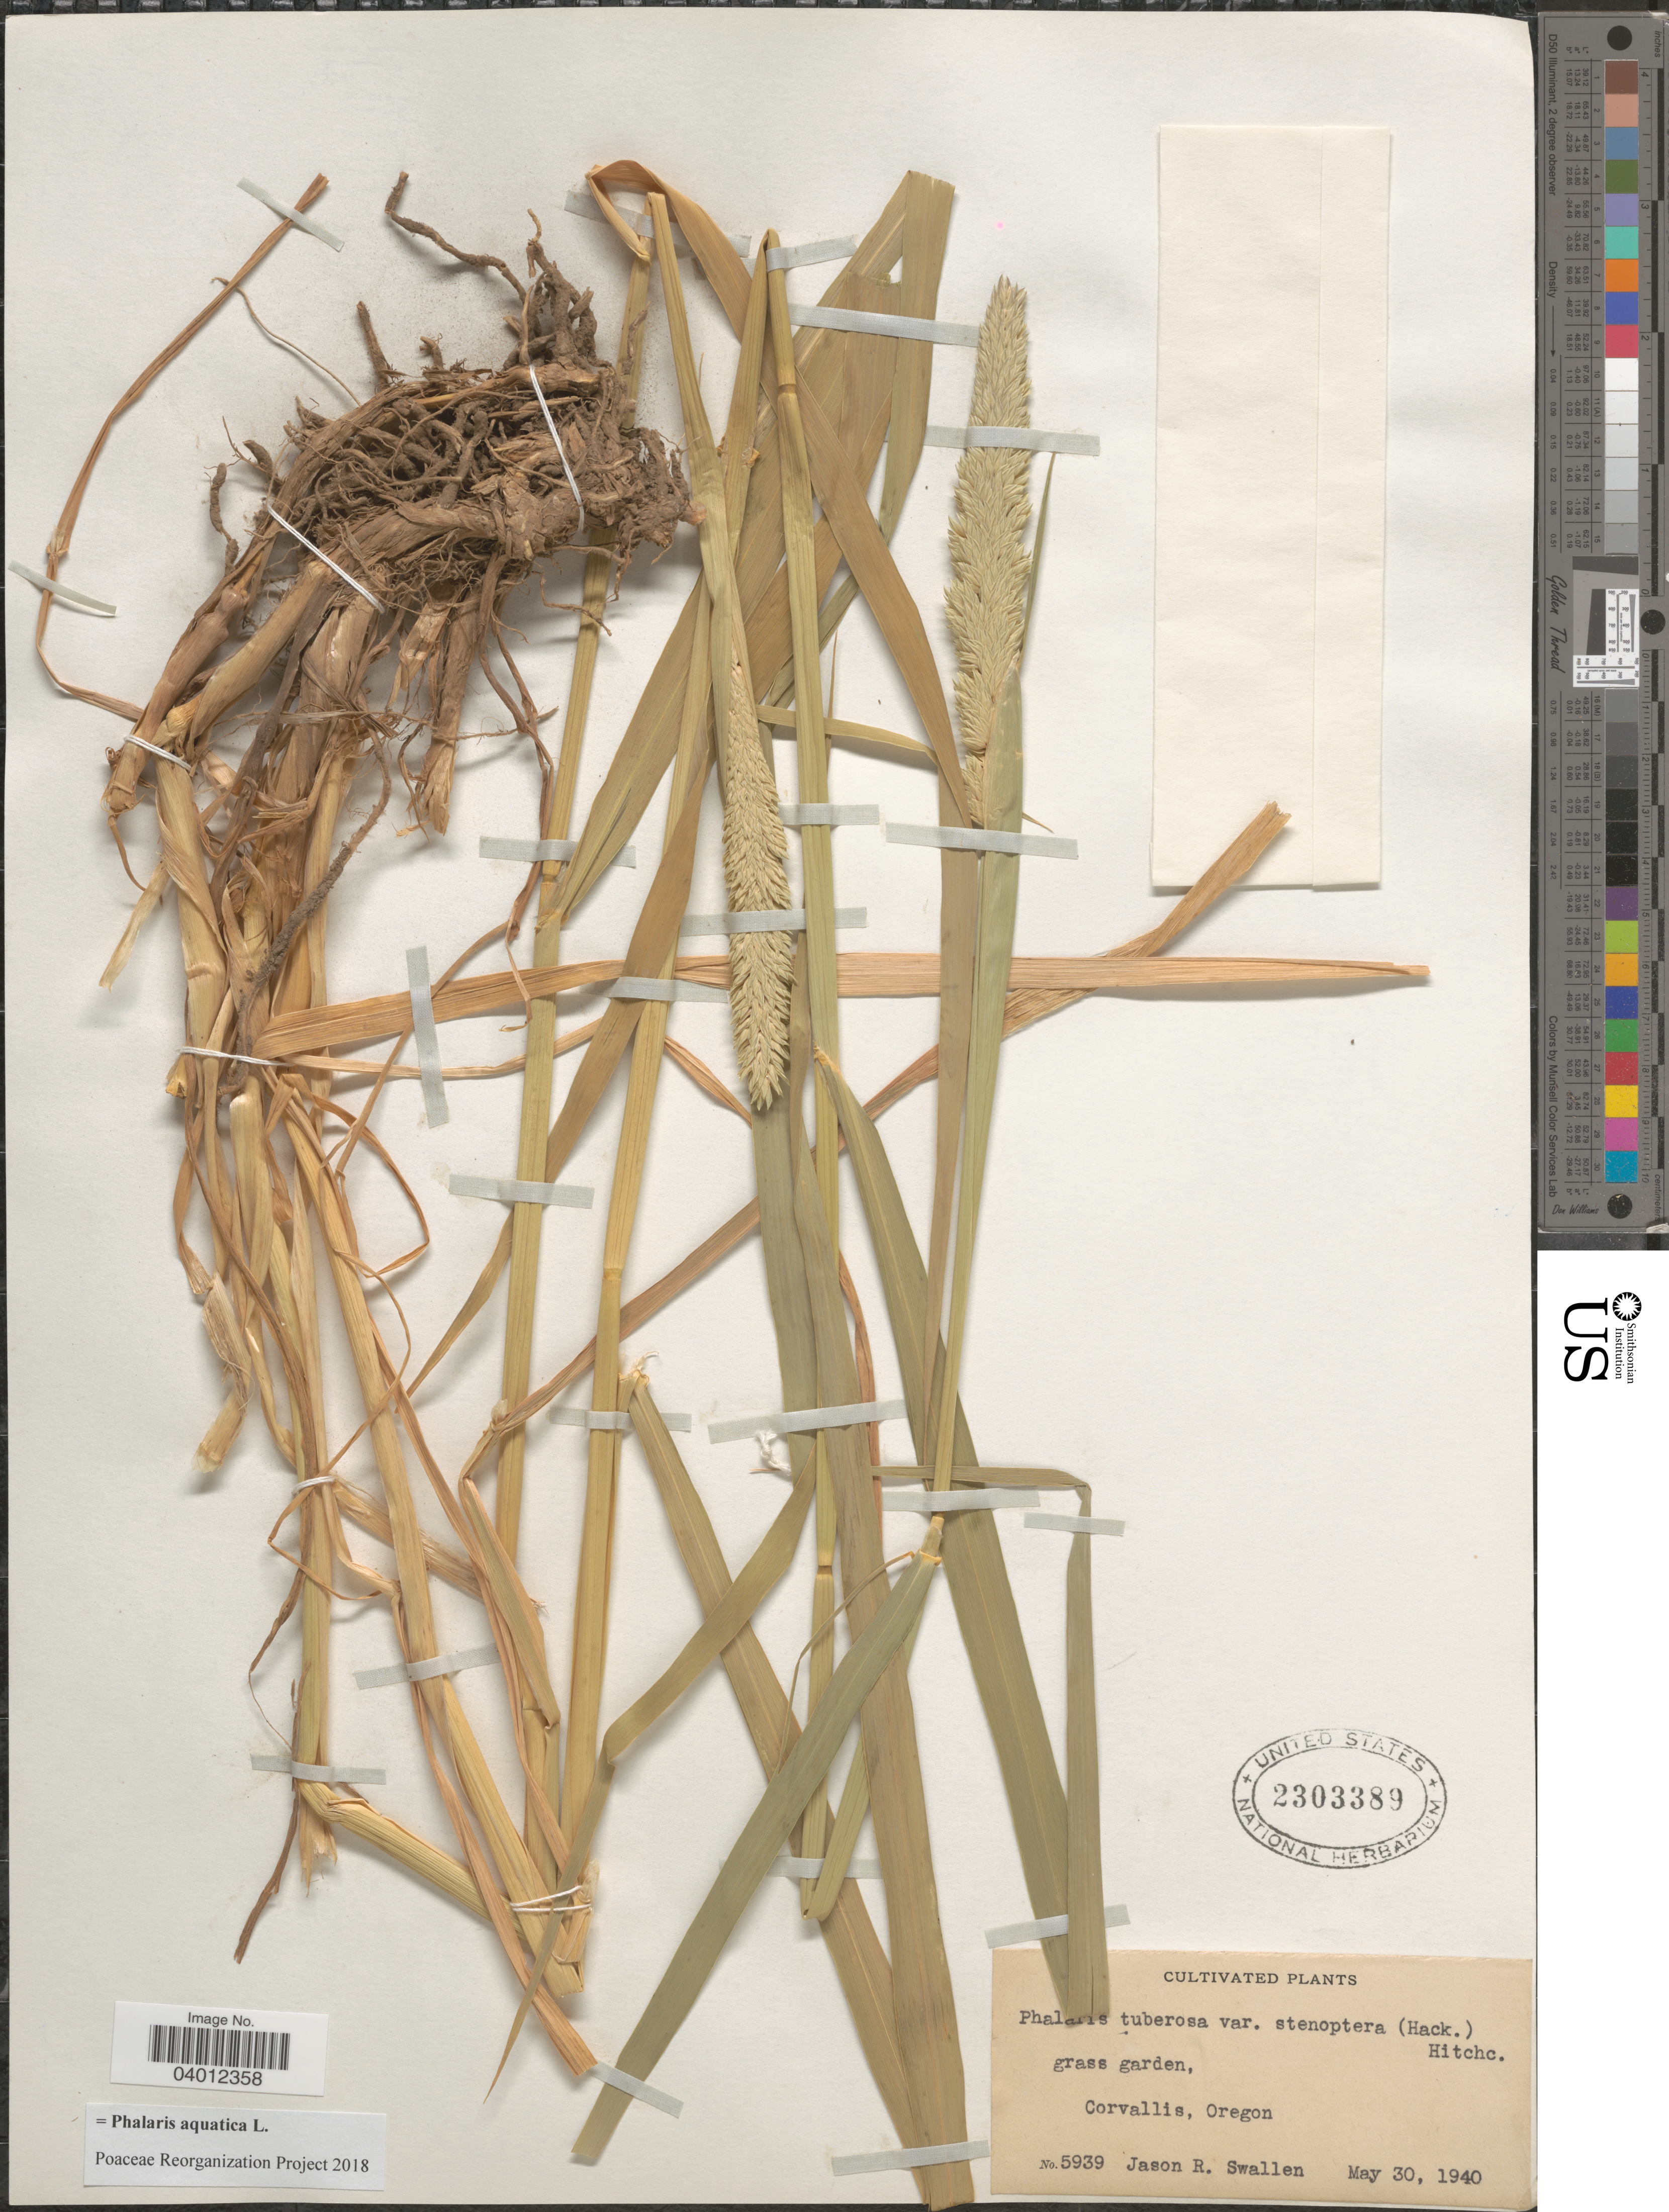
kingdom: Plantae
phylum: Tracheophyta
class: Liliopsida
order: Poales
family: Poaceae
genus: Phalaris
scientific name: Phalaris aquatica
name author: L.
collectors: J. R. Swallen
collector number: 5939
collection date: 1940-05-30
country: United States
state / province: Oregon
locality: Grass garden. Corvallis.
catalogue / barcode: US 2303389